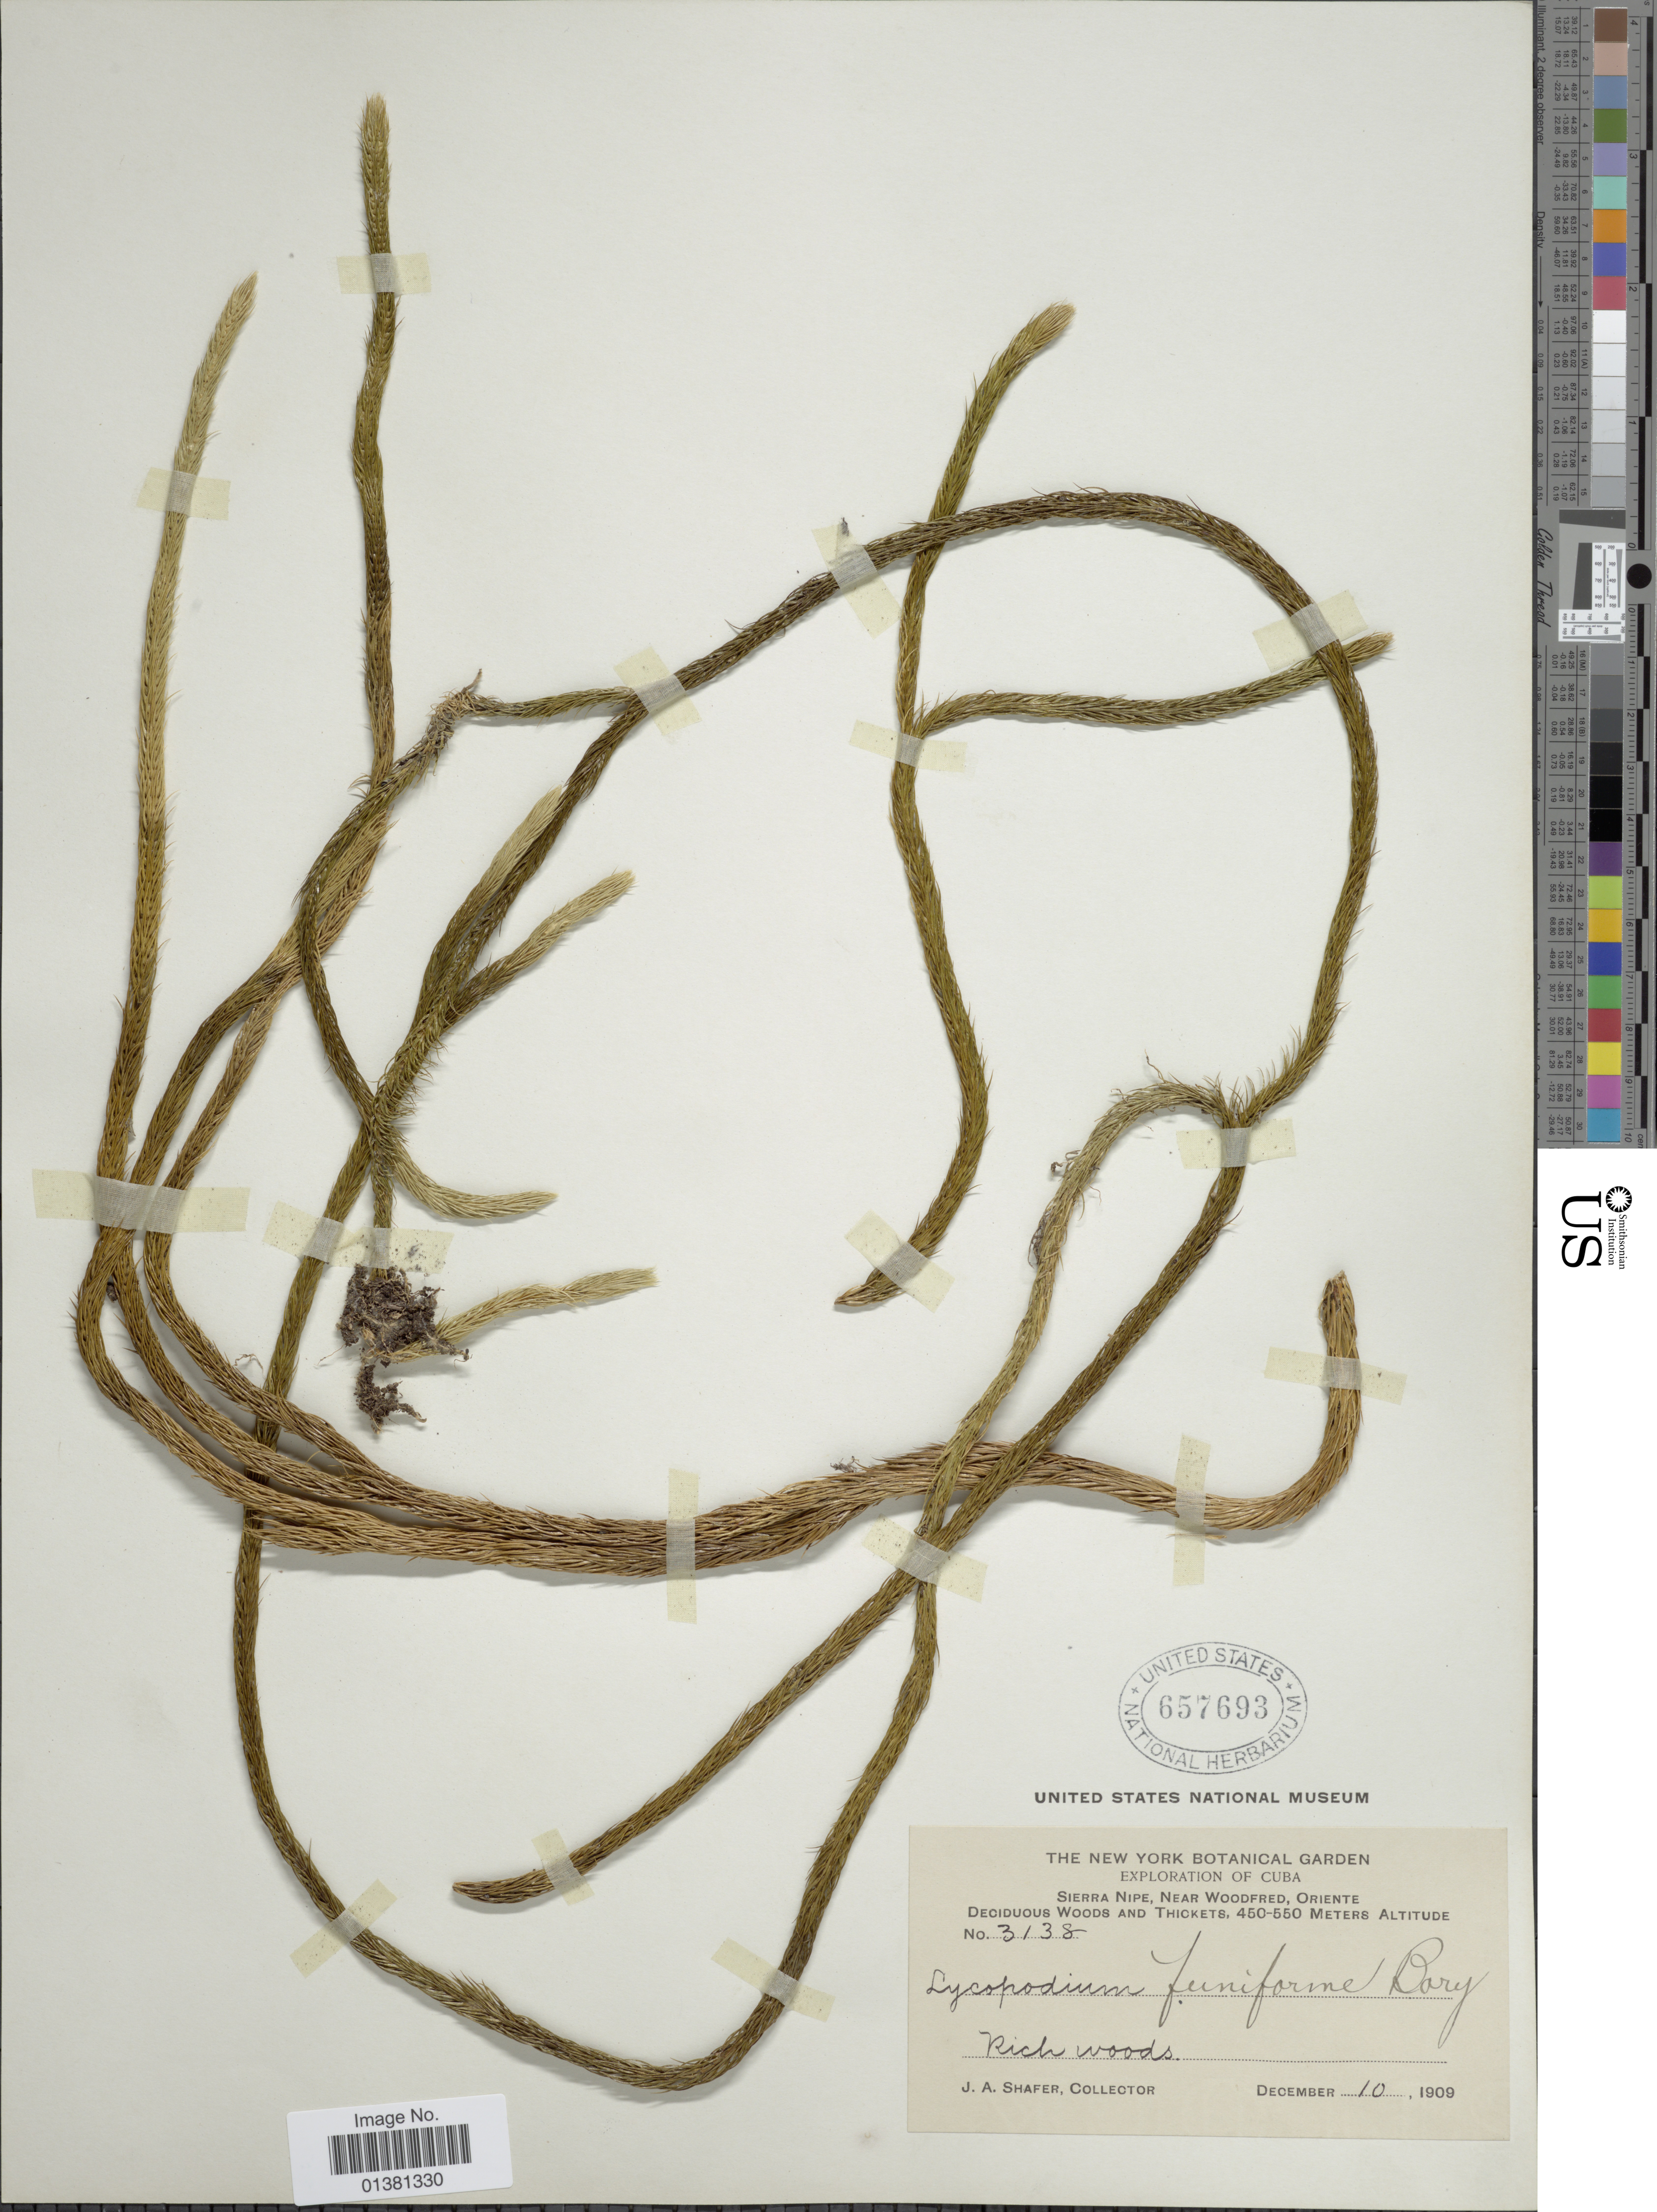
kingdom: Plantae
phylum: Tracheophyta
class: Lycopodiopsida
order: Lycopodiales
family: Lycopodiaceae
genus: Phlegmariurus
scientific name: Phlegmariurus funiformis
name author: (Cham. & Spring) B. Øllg.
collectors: J. A. Shafer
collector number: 3138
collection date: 1909-12-10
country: Cuba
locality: Sierra Nipe, Near Woodfred, Deciduous Woods and Thickets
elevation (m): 450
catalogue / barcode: US 657693